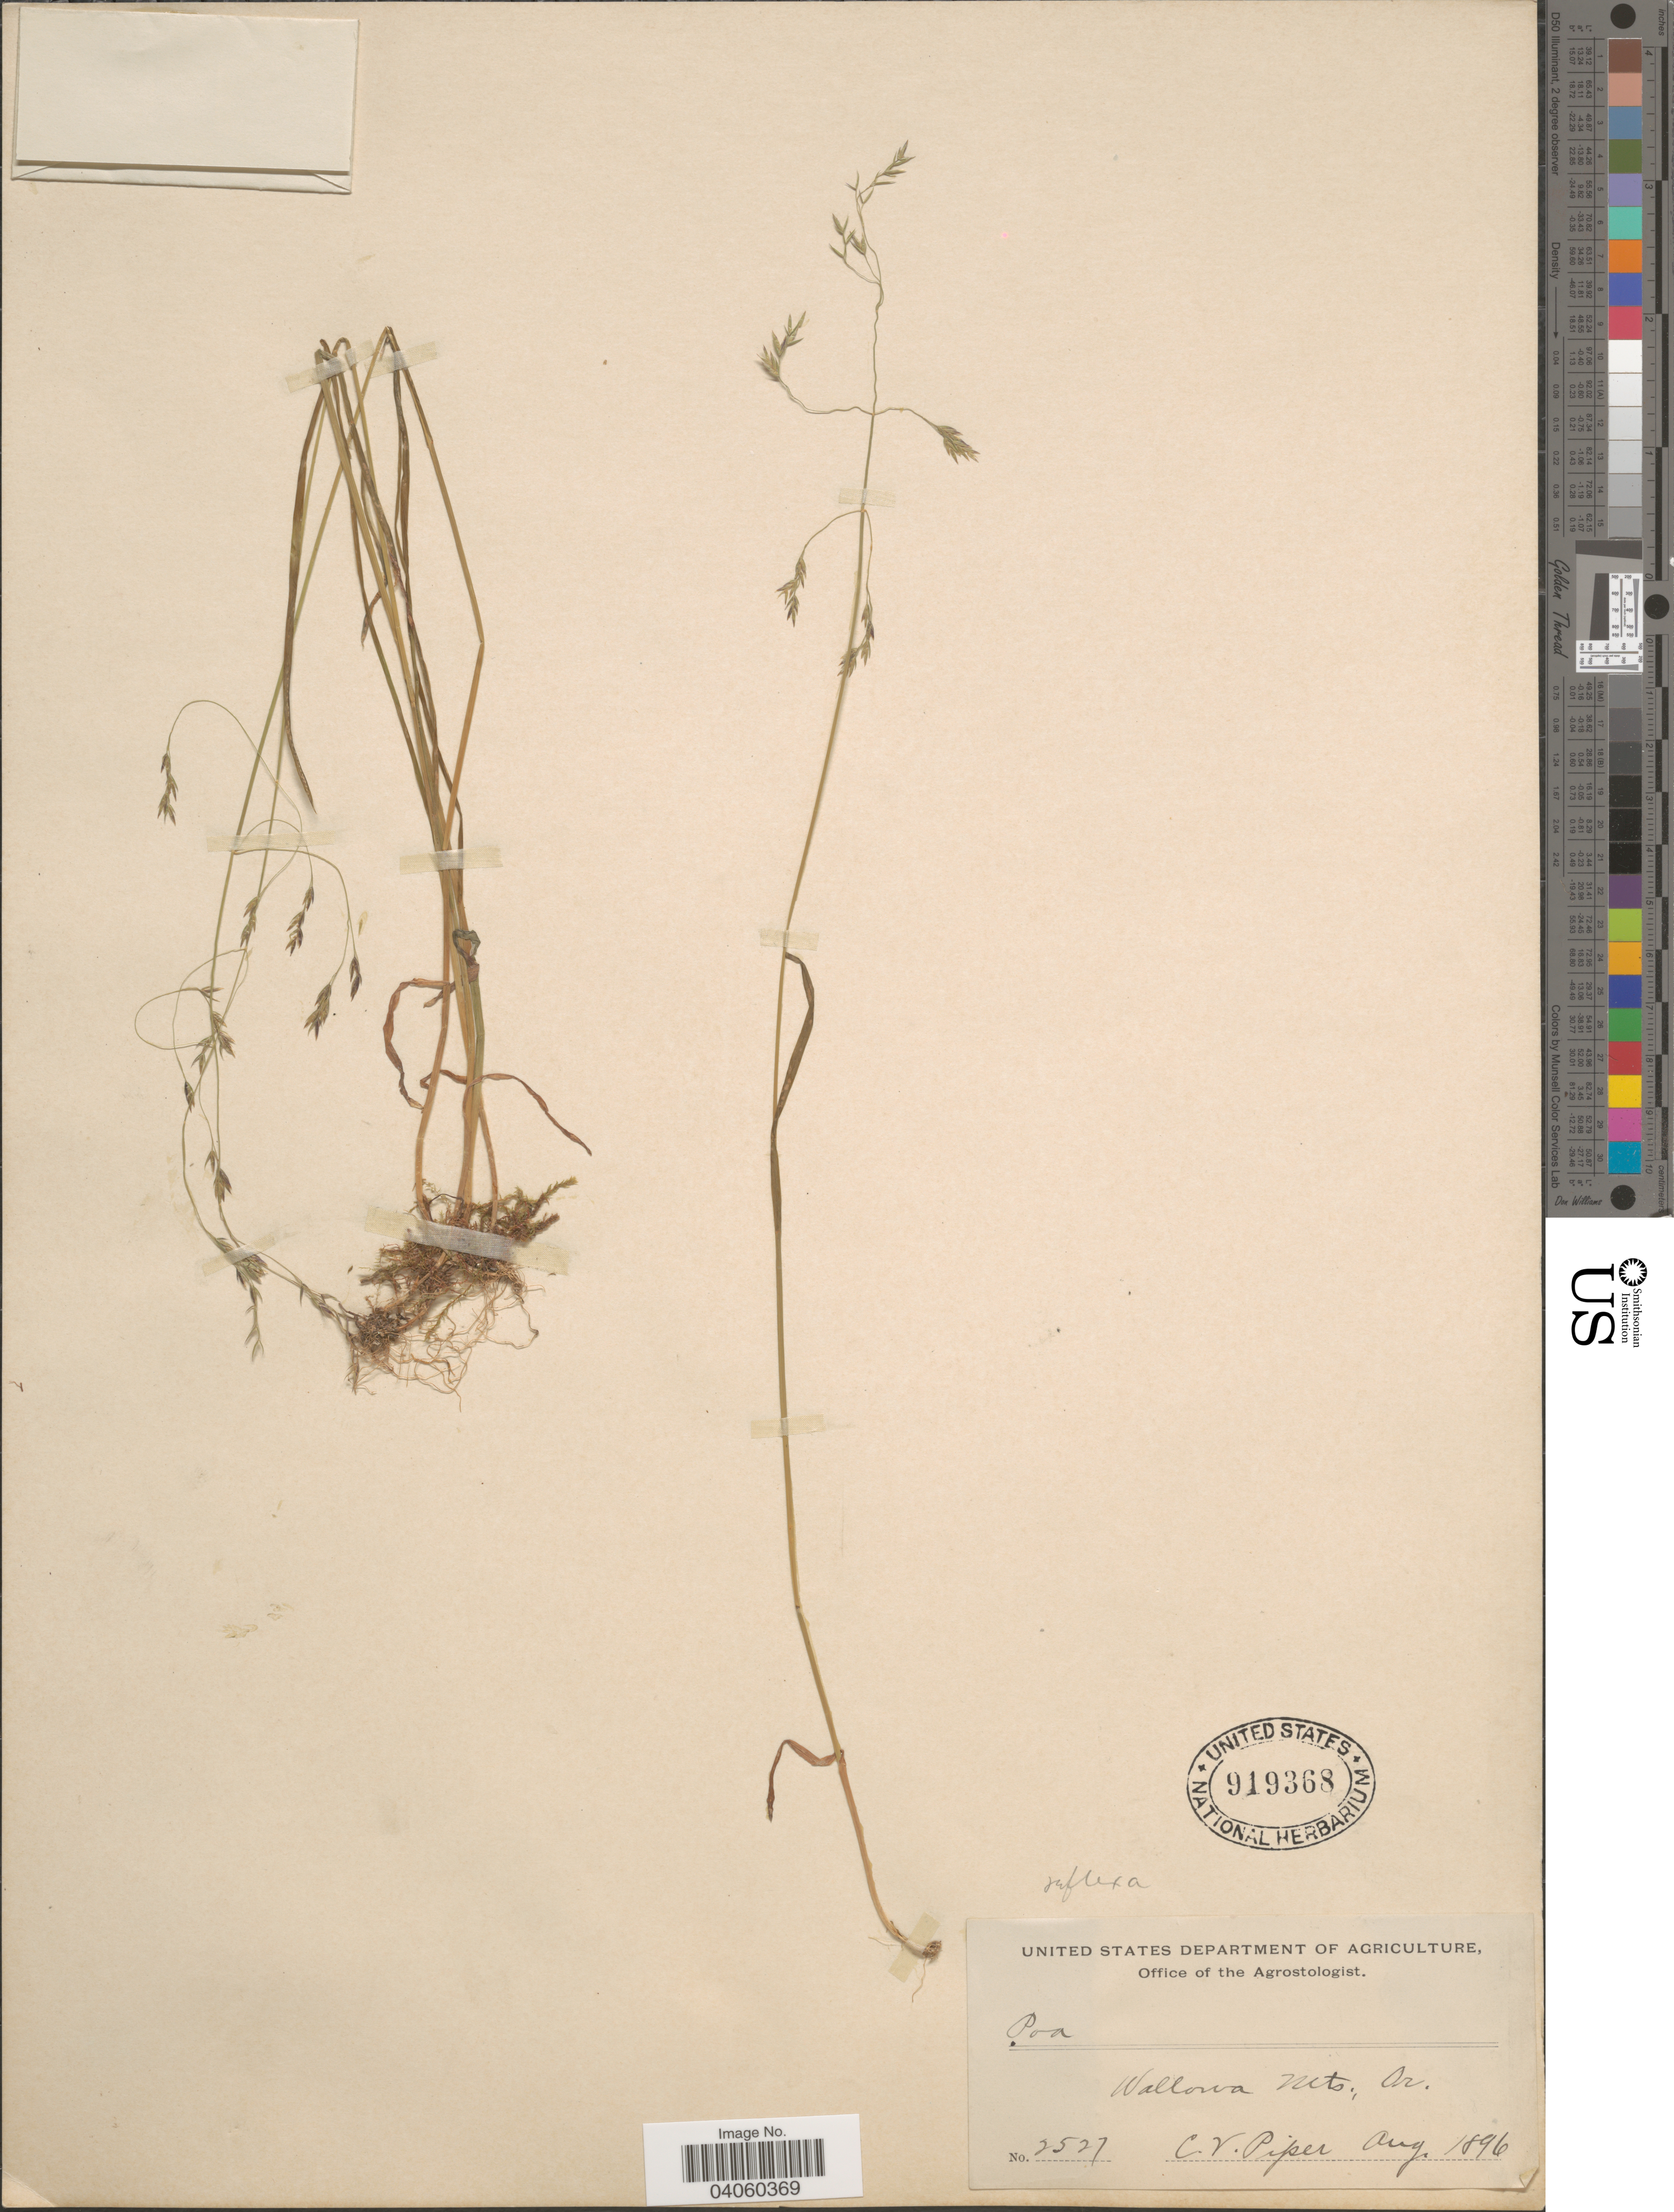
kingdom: Plantae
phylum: Tracheophyta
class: Liliopsida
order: Poales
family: Poaceae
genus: Poa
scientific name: Poa leptocoma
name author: Trin.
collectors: C. V. Piper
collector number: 2527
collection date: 1896-08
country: United States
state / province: Oregon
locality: Wallowa Mts.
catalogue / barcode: US 919368